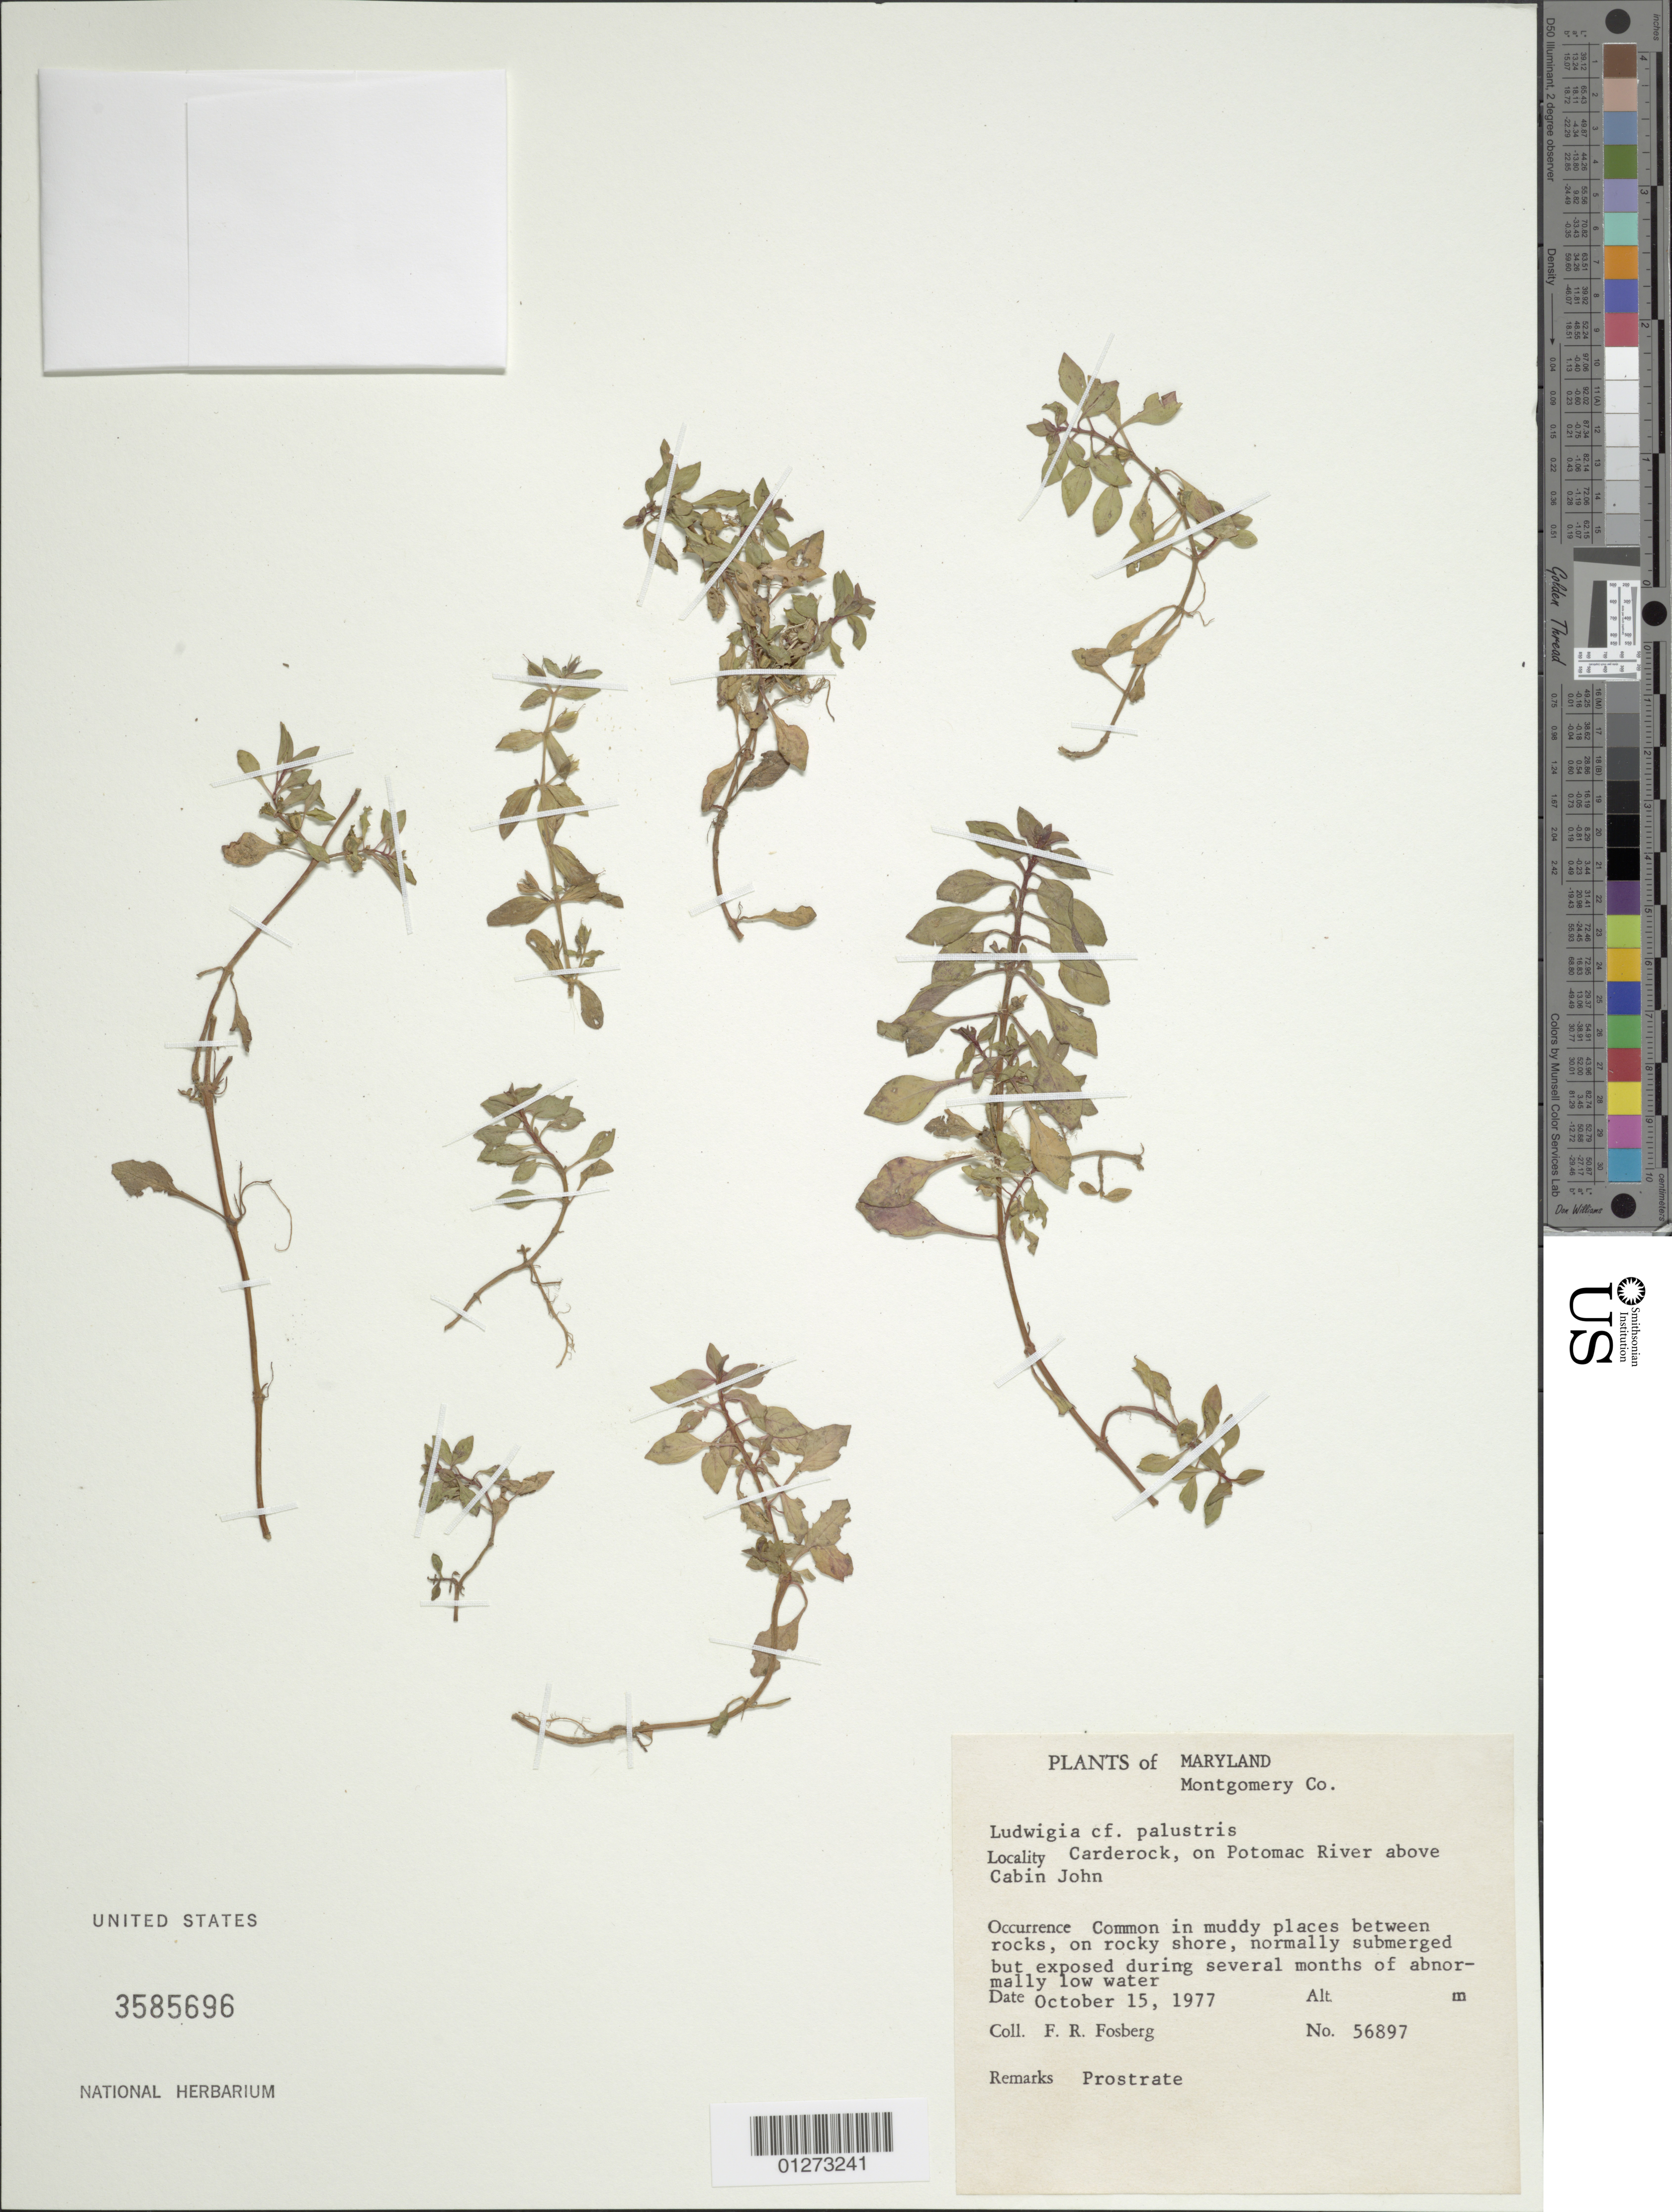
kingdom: Plantae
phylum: Tracheophyta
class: Magnoliopsida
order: Myrtales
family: Onagraceae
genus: Ludwigia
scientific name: Ludwigia palustris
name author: (L.) Elliott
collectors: F. R. Fosberg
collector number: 56897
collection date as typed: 15 Oct 1977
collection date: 1977-10-15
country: United States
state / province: Maryland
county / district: Montgomery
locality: Carderock, on Potomac River above Cabin John.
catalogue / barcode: US 3585696